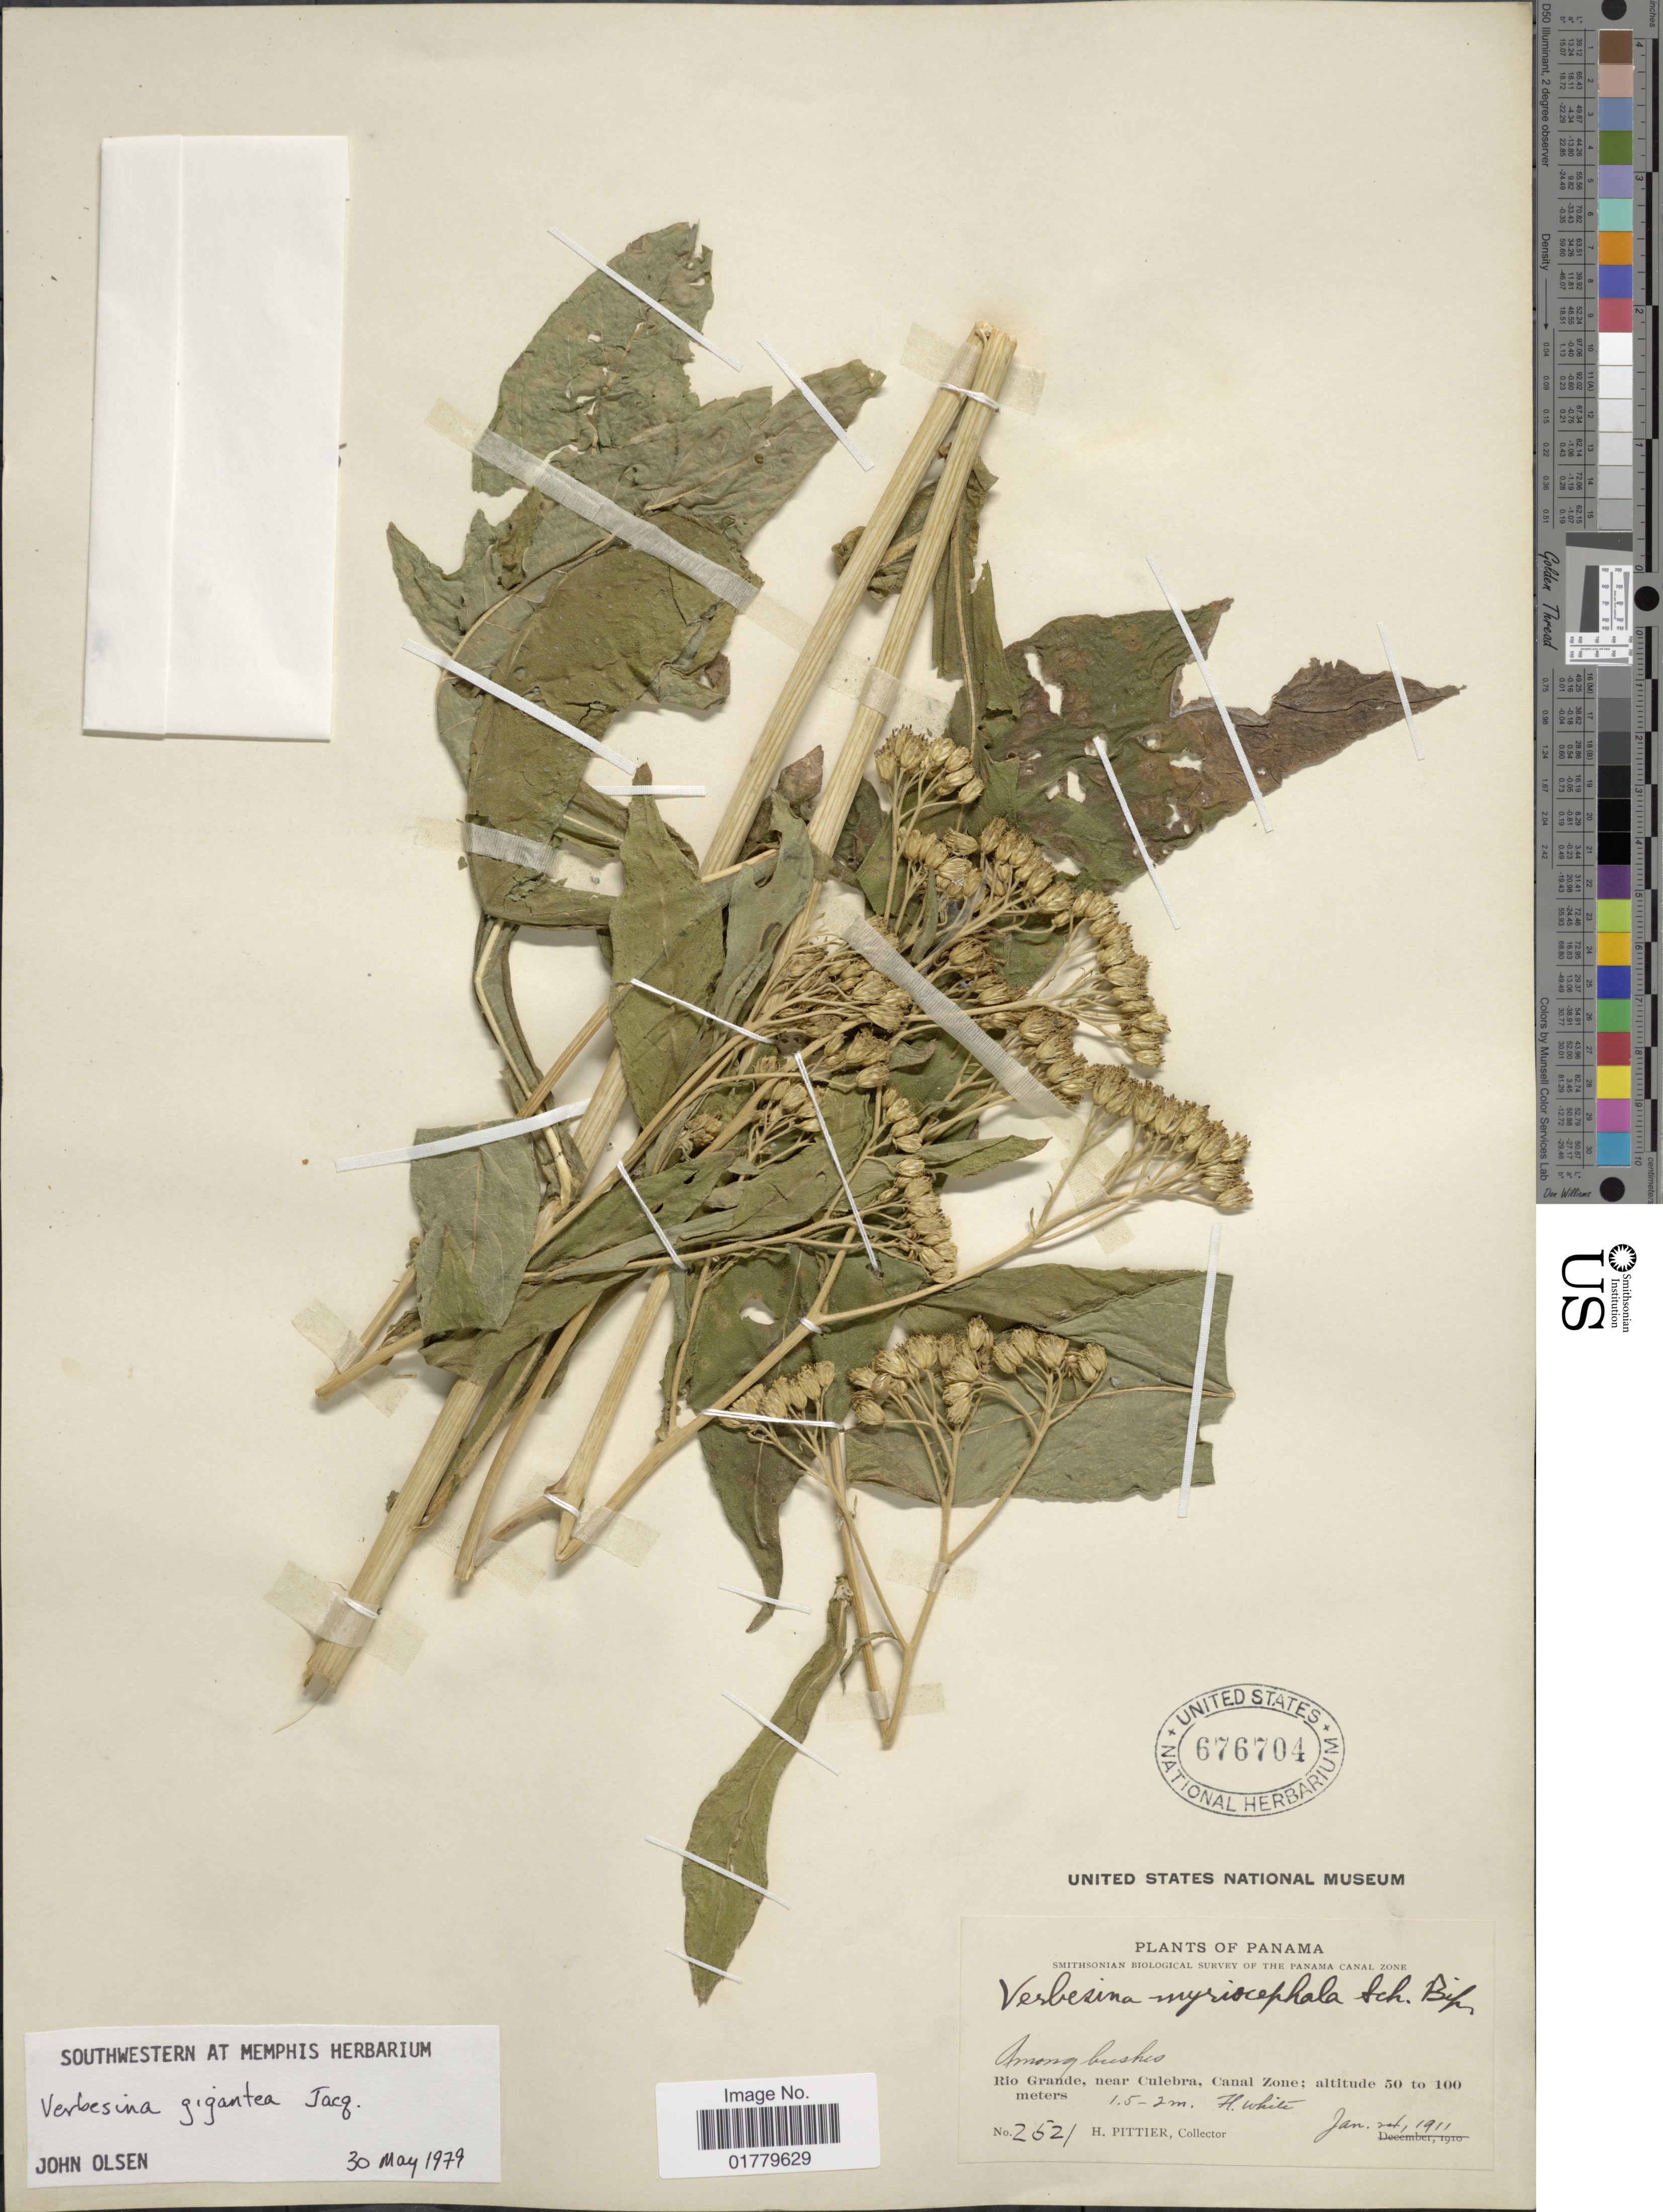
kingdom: Plantae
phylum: Tracheophyta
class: Magnoliopsida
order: Asterales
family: Asteraceae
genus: Verbesina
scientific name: Verbesina gigantea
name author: Jacq.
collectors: H. F. Pittier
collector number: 2521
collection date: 1911-01-24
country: Panama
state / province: Colón / Panamá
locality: Among bushes. Rio Grande, near Culebra, Canal Zone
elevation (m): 50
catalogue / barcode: US 676704